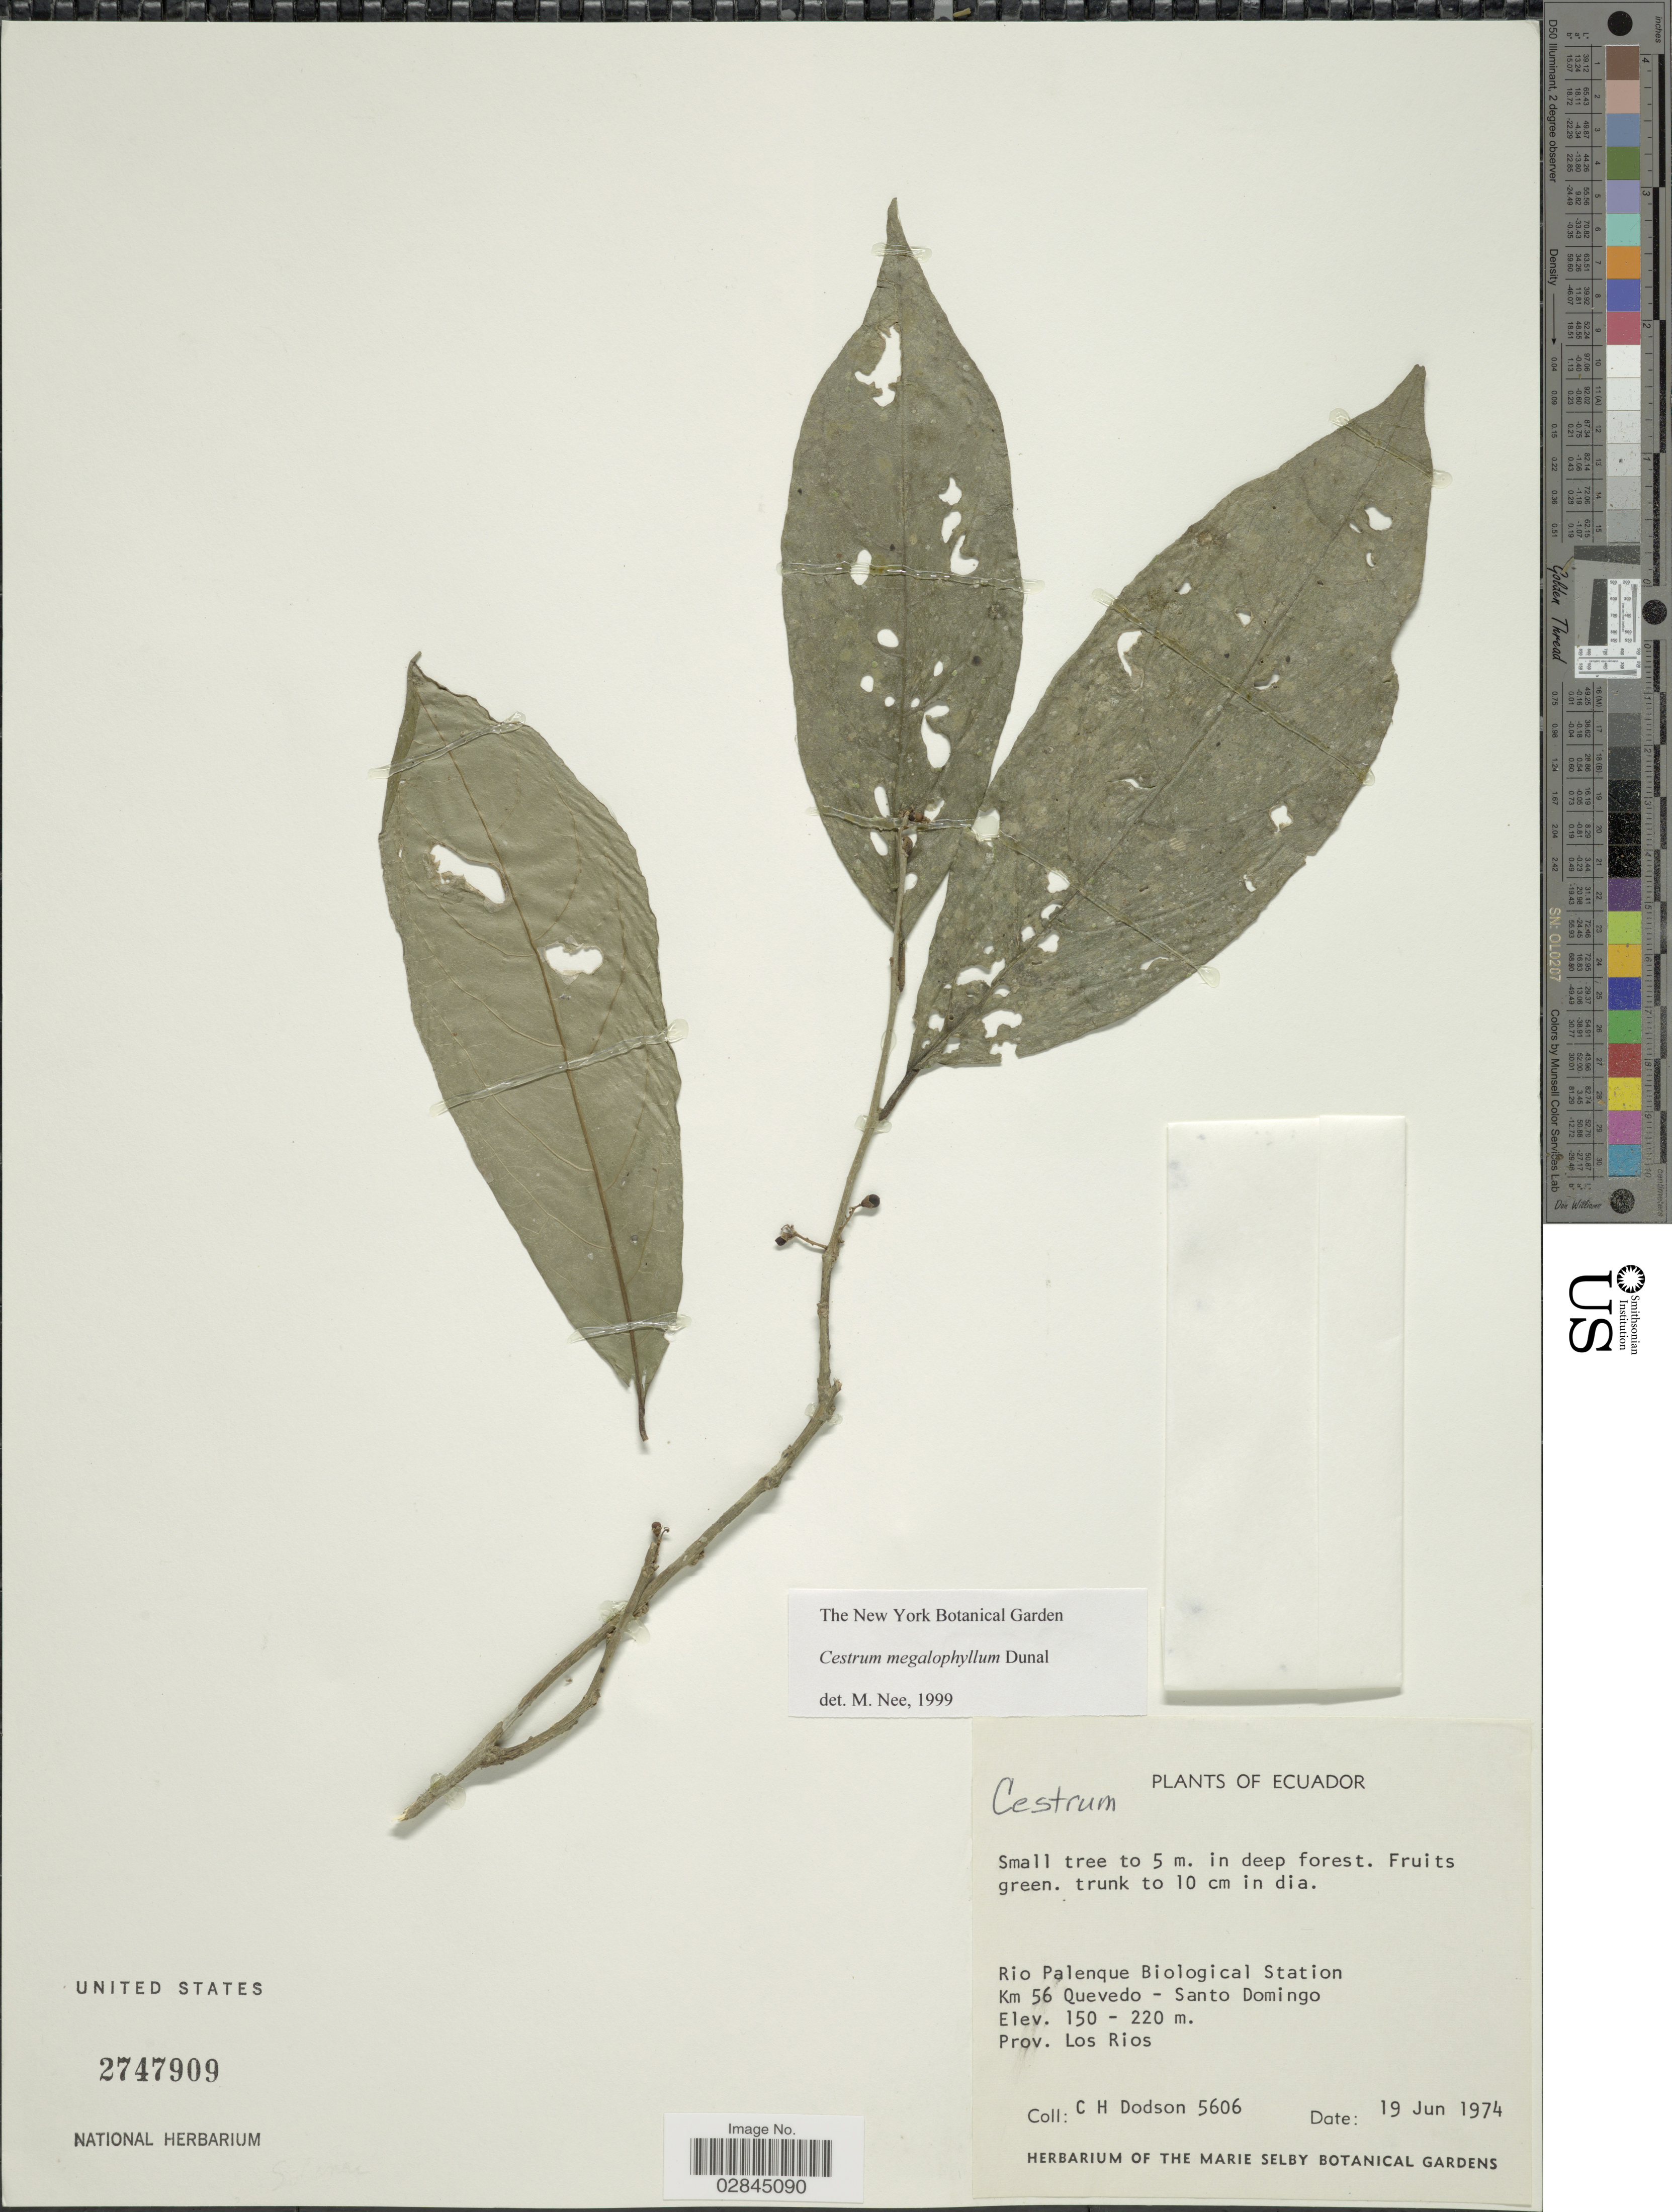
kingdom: Plantae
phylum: Tracheophyta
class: Magnoliopsida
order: Solanales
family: Solanaceae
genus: Cestrum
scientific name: Cestrum schlechtendahlii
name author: G. Don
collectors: C. H. Dodson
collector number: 5606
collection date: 1974-06-19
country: Ecuador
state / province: Los Ríos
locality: Rio Palenque Biological Station km. 56 Rd. Quevedo - Santo Domingo.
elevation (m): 150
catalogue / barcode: US 2747909